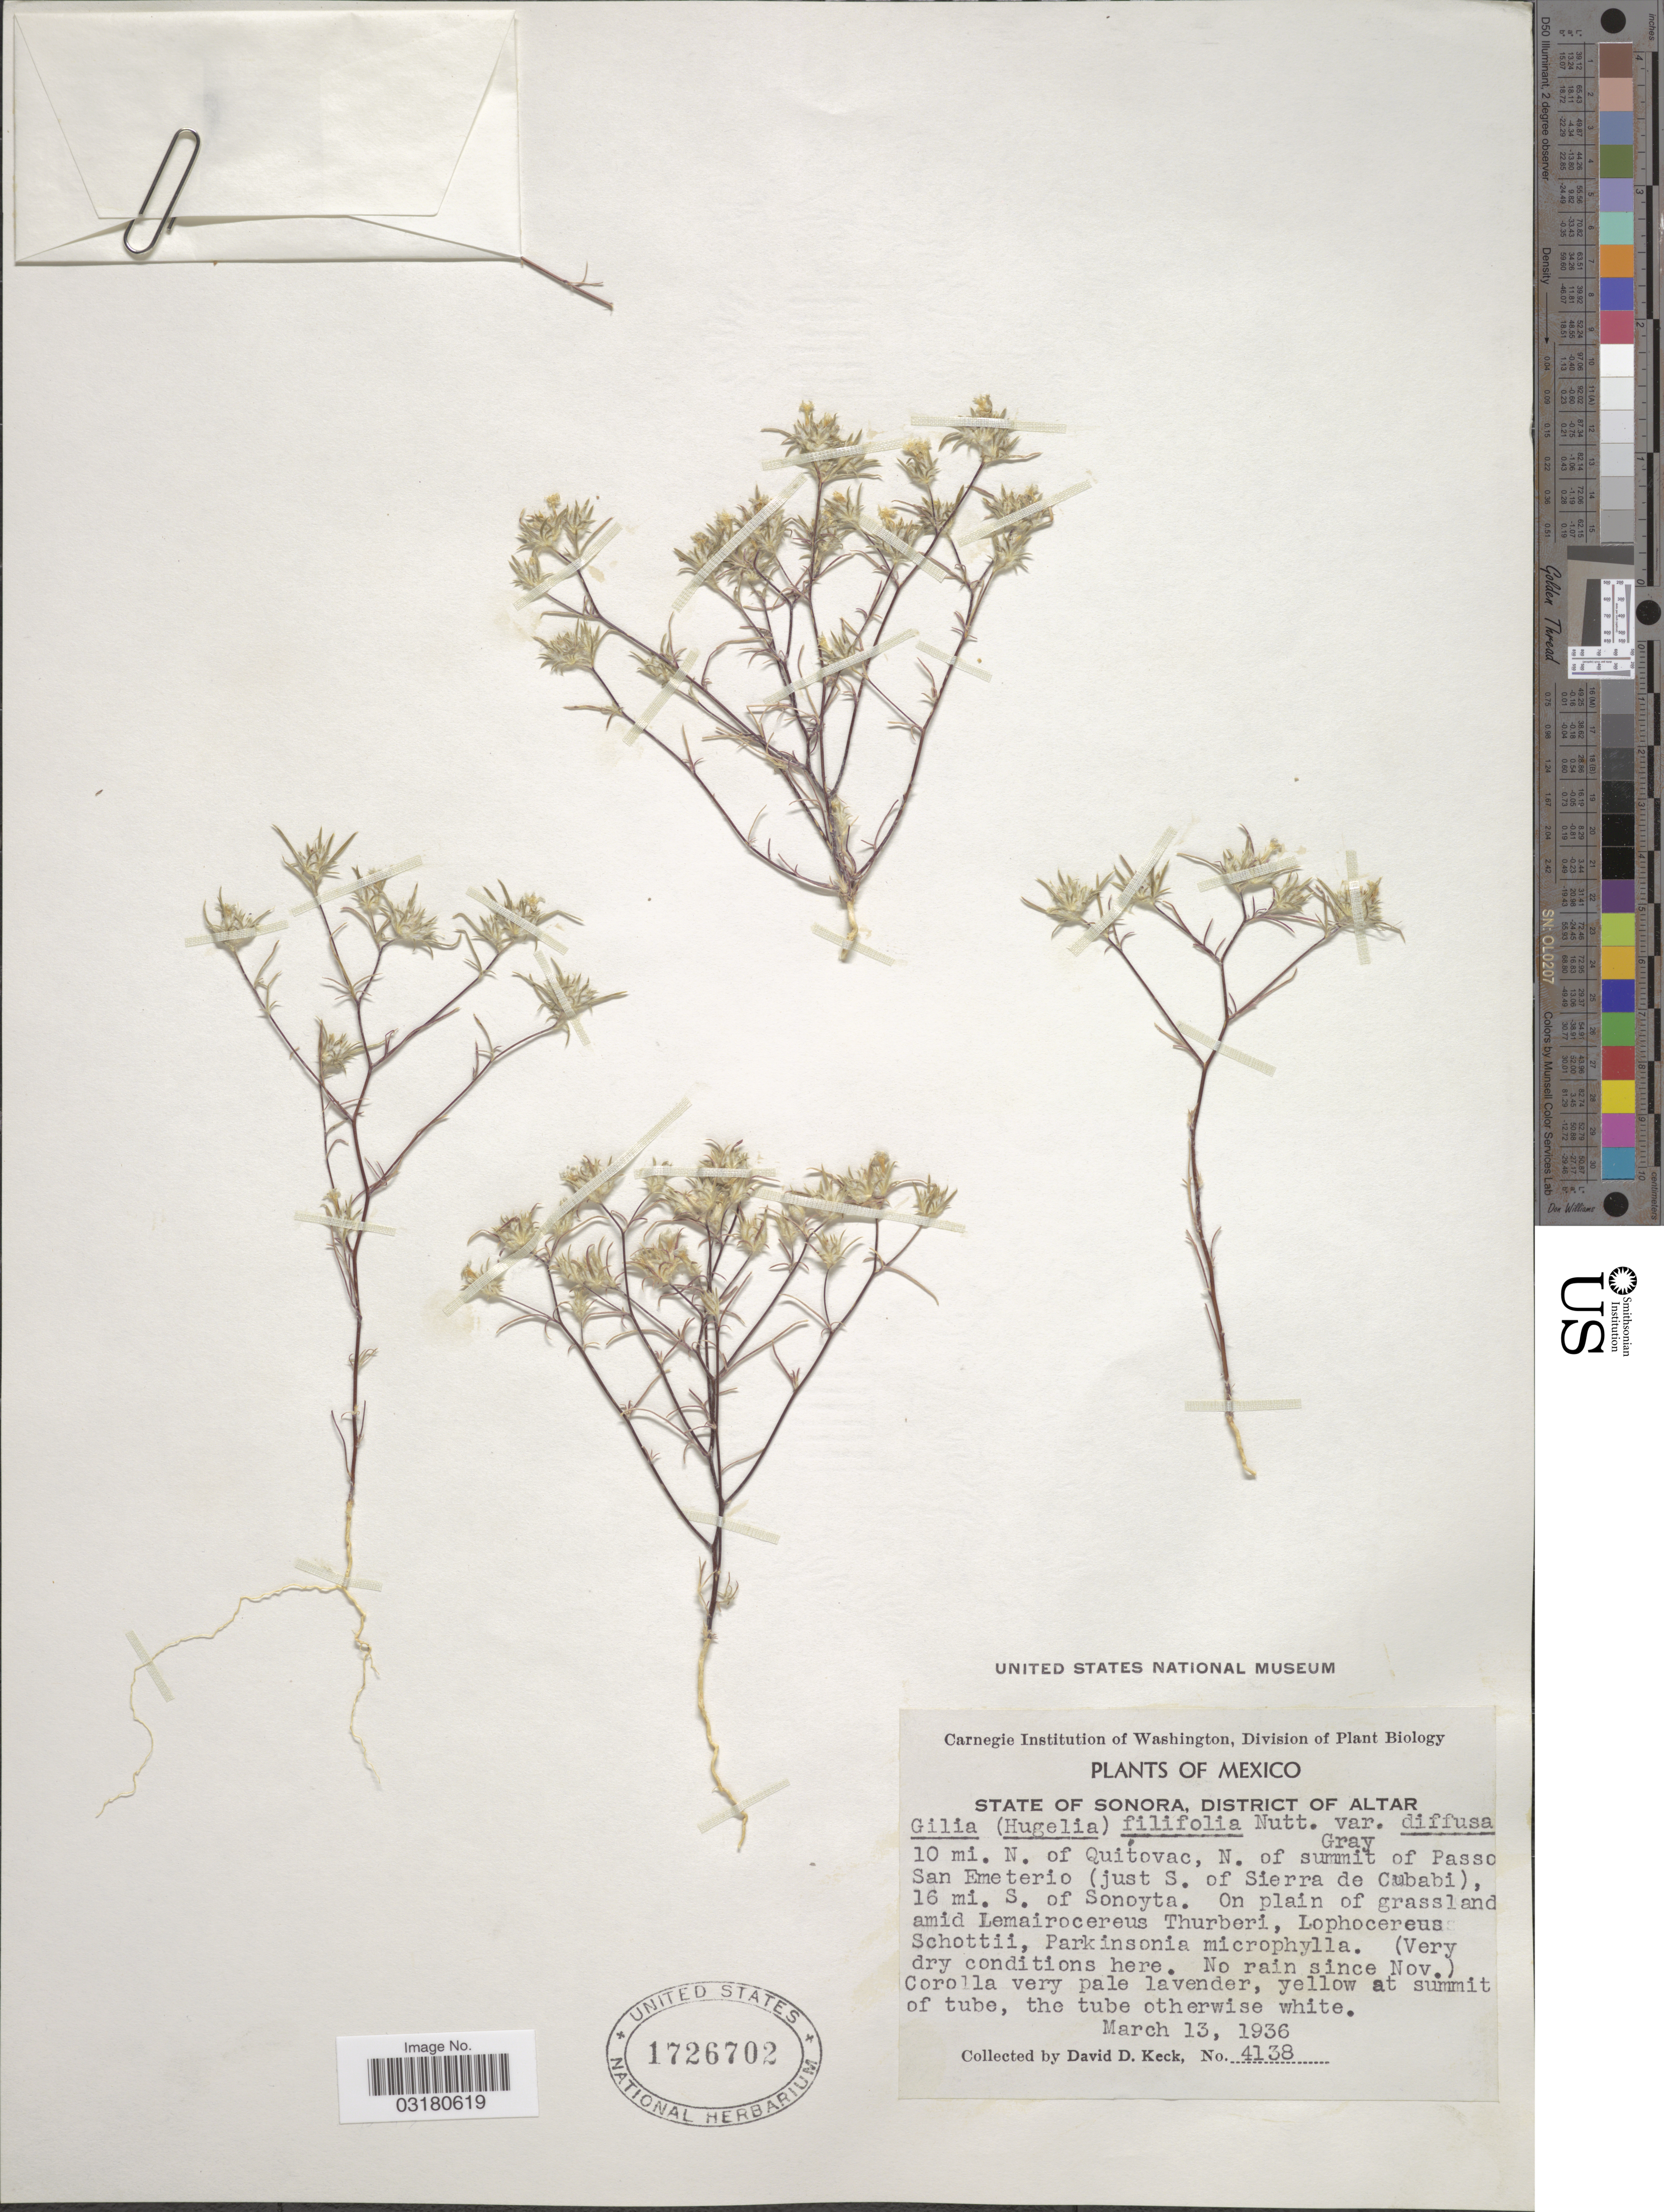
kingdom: Plantae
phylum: Tracheophyta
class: Magnoliopsida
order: Ericales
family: Polemoniaceae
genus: Eriastrum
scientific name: Eriastrum diffusum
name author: (A. Gray) H. Mason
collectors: D. D. Keck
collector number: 4138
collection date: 1936-03-13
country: Mexico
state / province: Sonora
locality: District of Altar. 10 mi. N. of Quitovac, N. of summit of Passo San Emeterio (just S. of Sierra de Cubabi), 16 mi. S. of Sonoyta.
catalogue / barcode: US 1726702